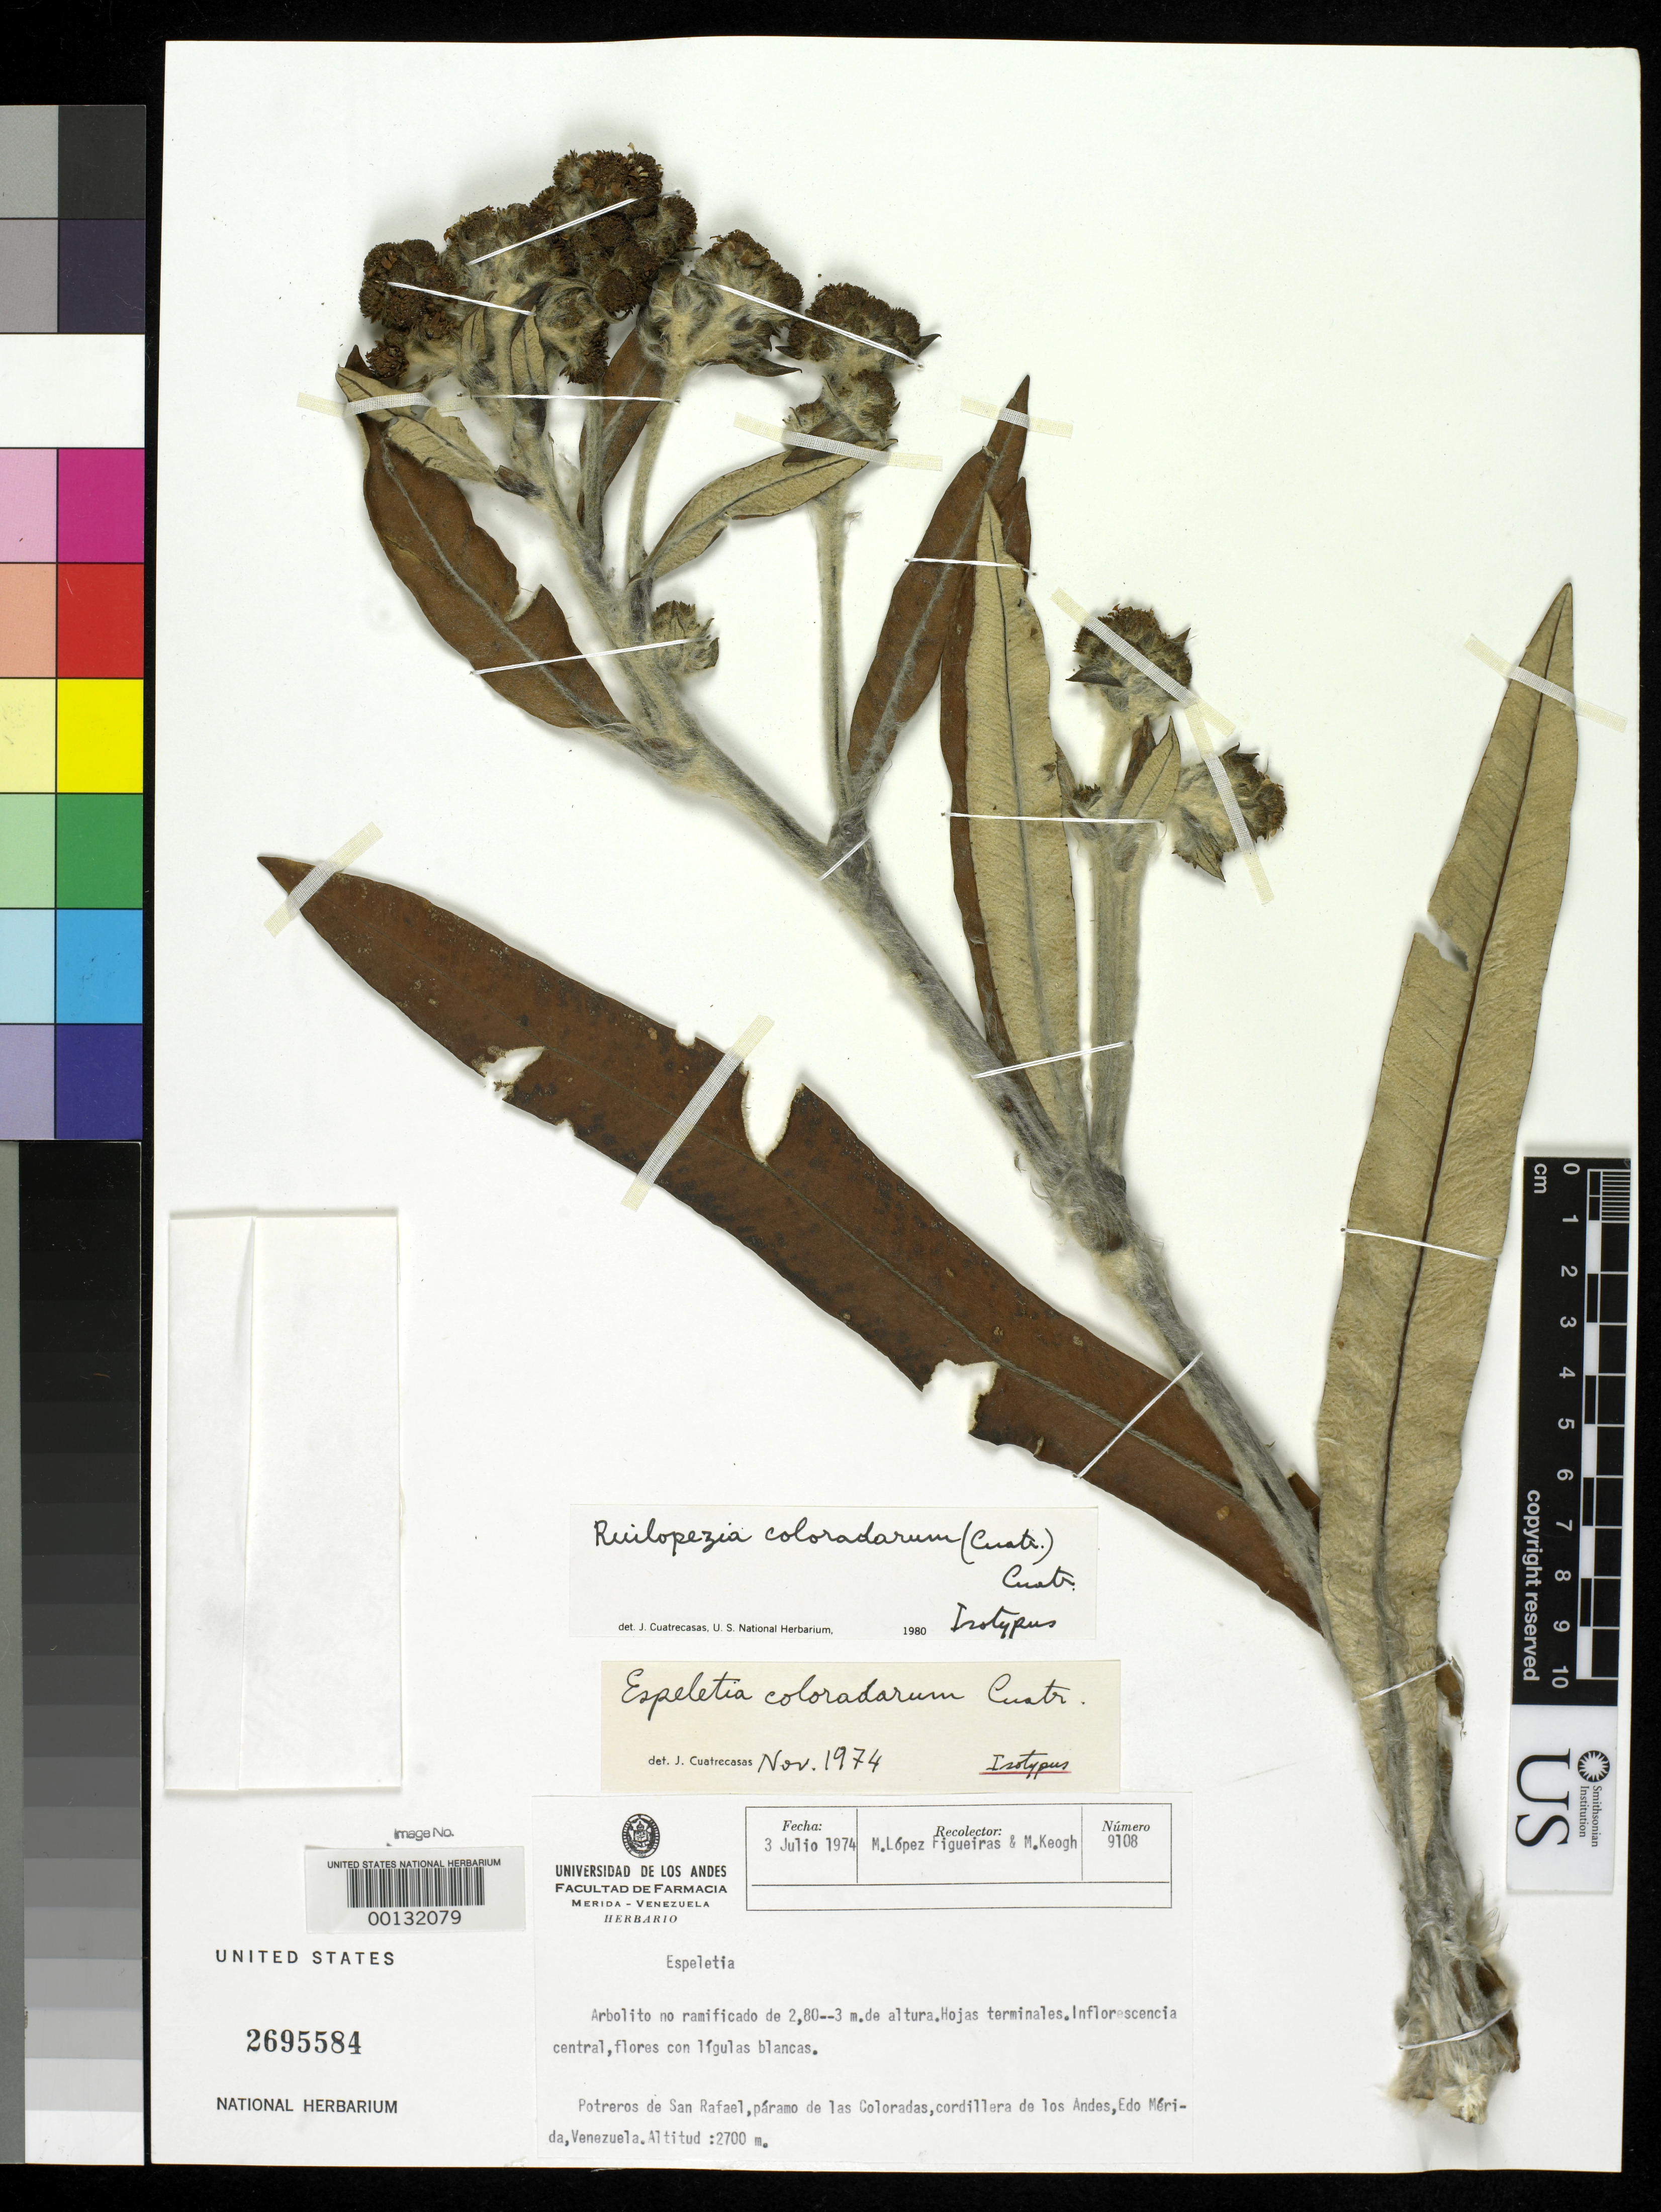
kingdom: Plantae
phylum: Tracheophyta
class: Magnoliopsida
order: Asterales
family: Asteraceae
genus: Espeletia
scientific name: Espeletia coloradarum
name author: Cuatrec.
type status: Isotype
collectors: M. López Figueiras & M. Keogh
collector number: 9108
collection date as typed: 03 Jul 1974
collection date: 1974-07-03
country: Venezuela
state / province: Mérida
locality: Potreros de San Rafael, Páramo de las Coloradas, Cordillera de Los Andes.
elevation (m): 2700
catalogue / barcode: US 2695584